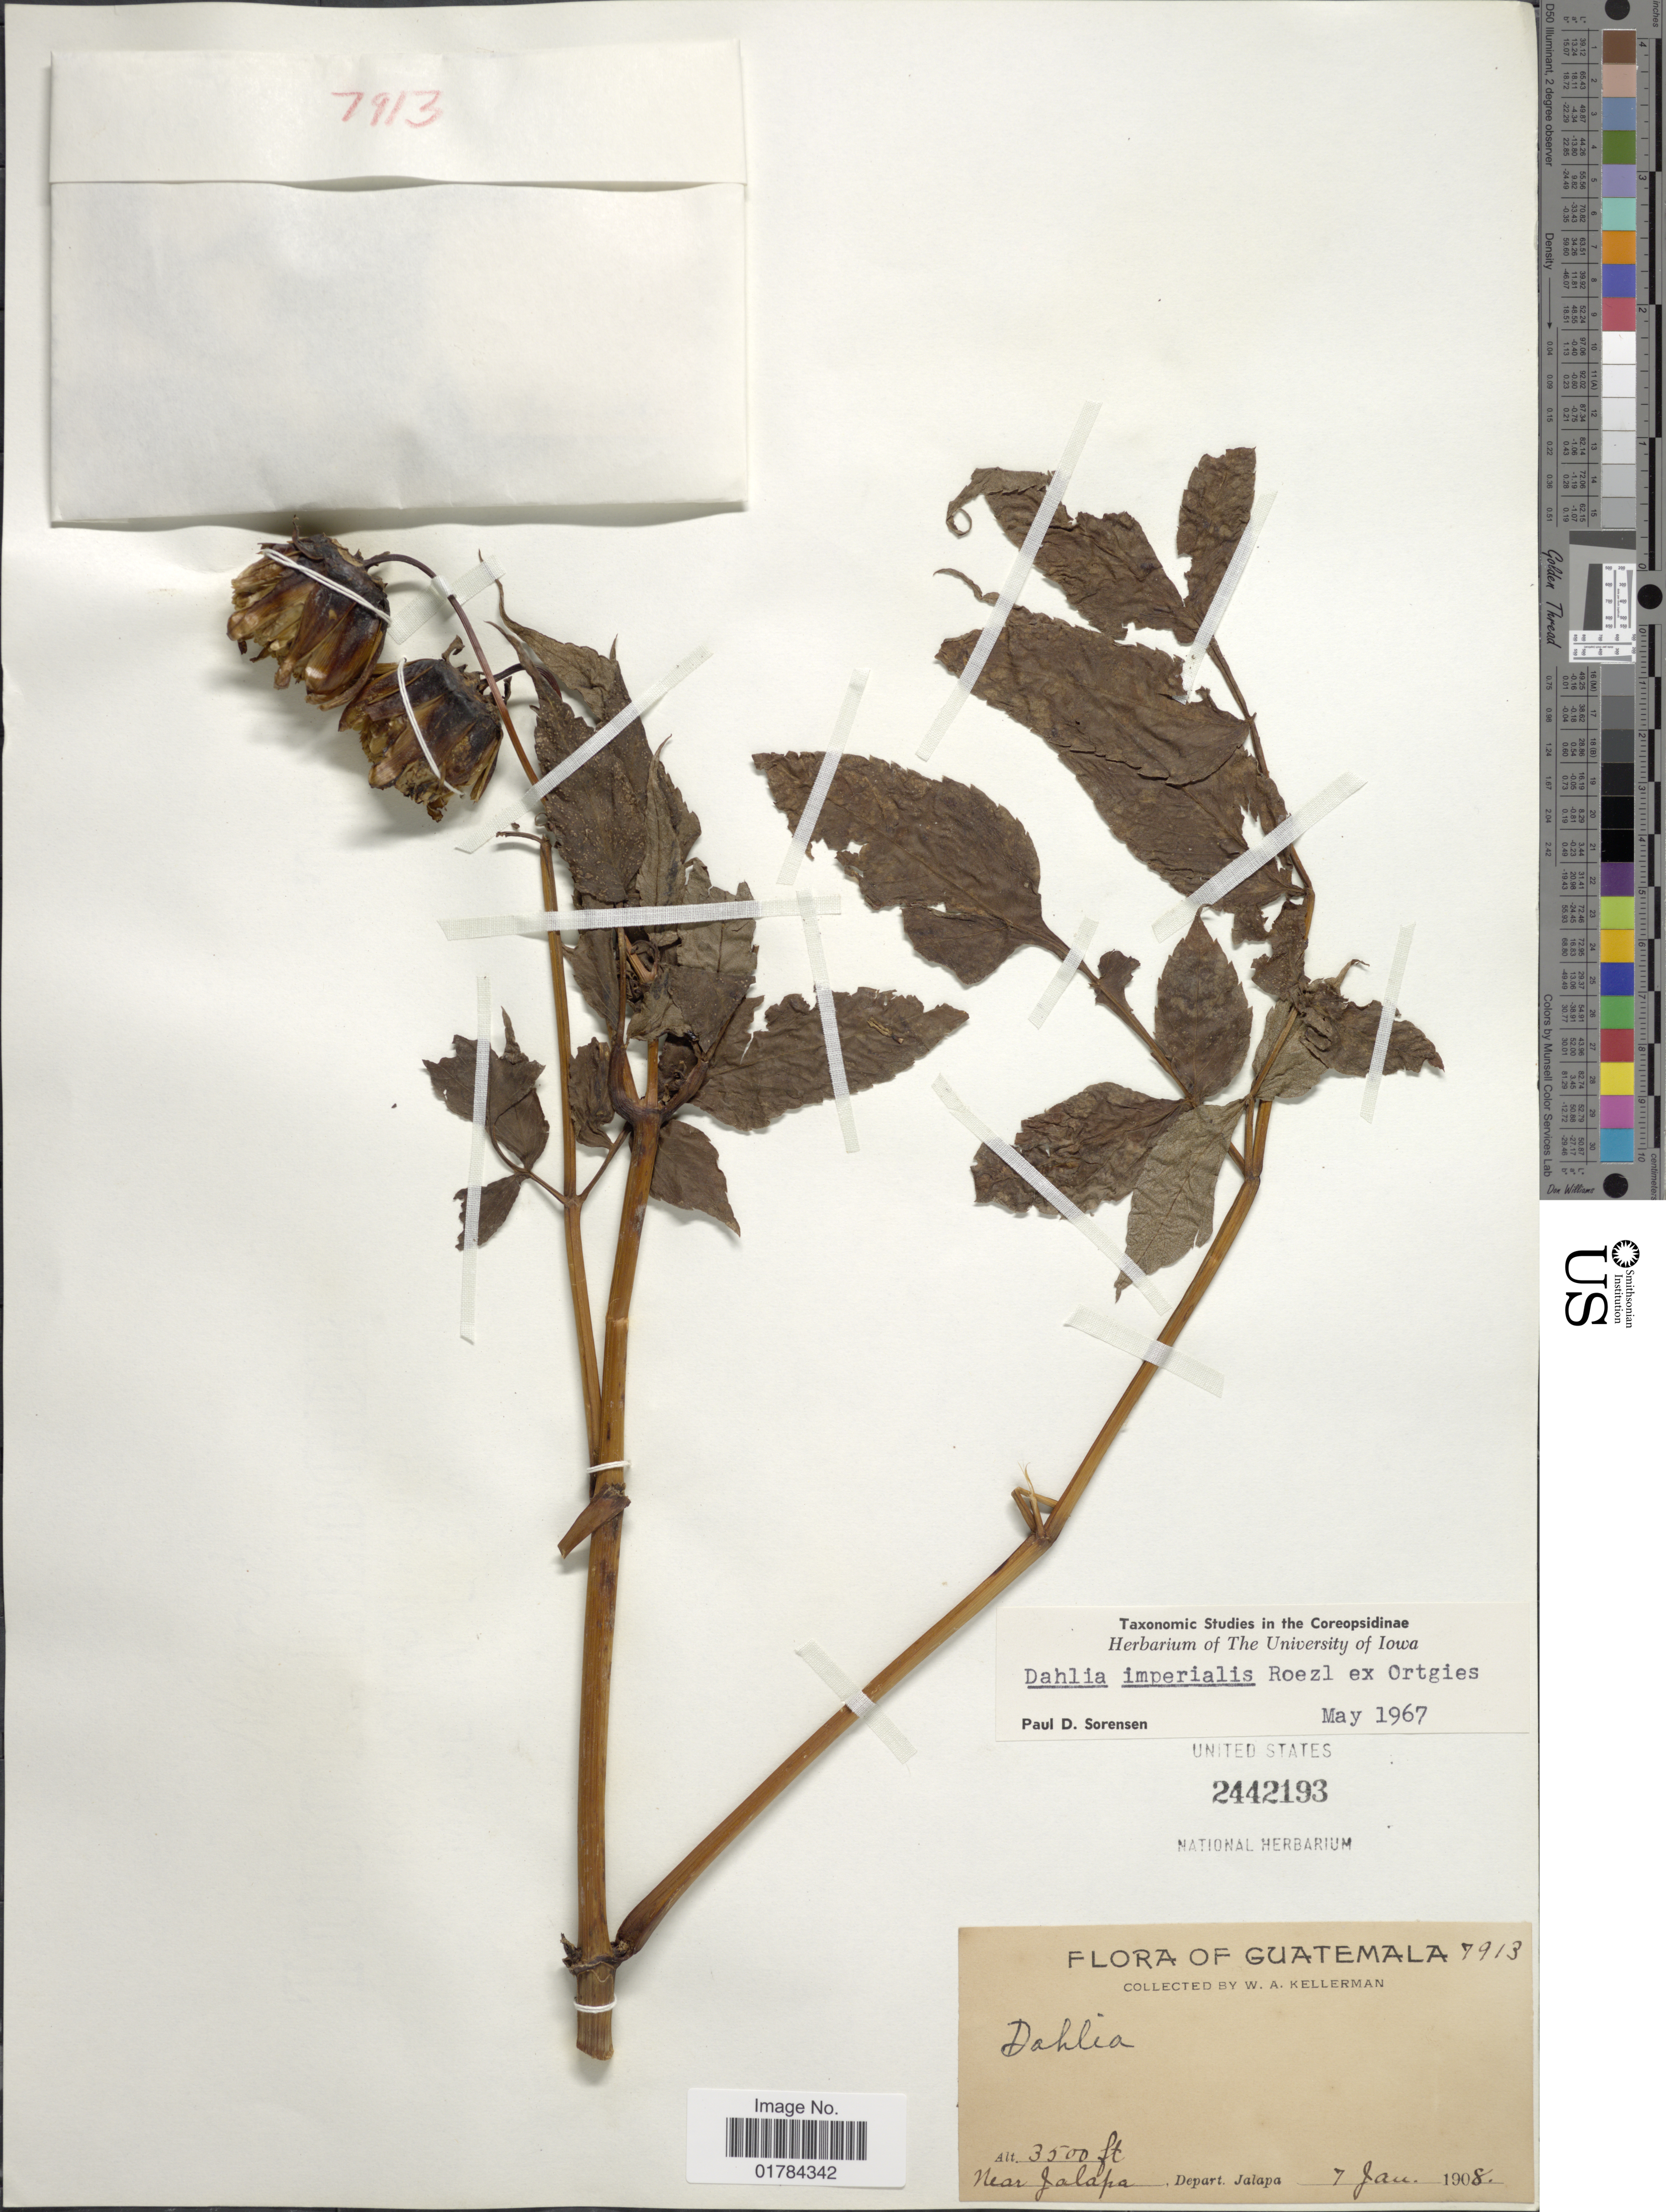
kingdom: Plantae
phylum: Tracheophyta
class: Magnoliopsida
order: Asterales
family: Asteraceae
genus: Dahlia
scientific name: Dahlia imperialis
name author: Roezl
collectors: W. Kellerman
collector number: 7913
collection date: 1908-01-07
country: Guatemala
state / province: Jalapa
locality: Near Jalapa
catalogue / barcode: US 2442193